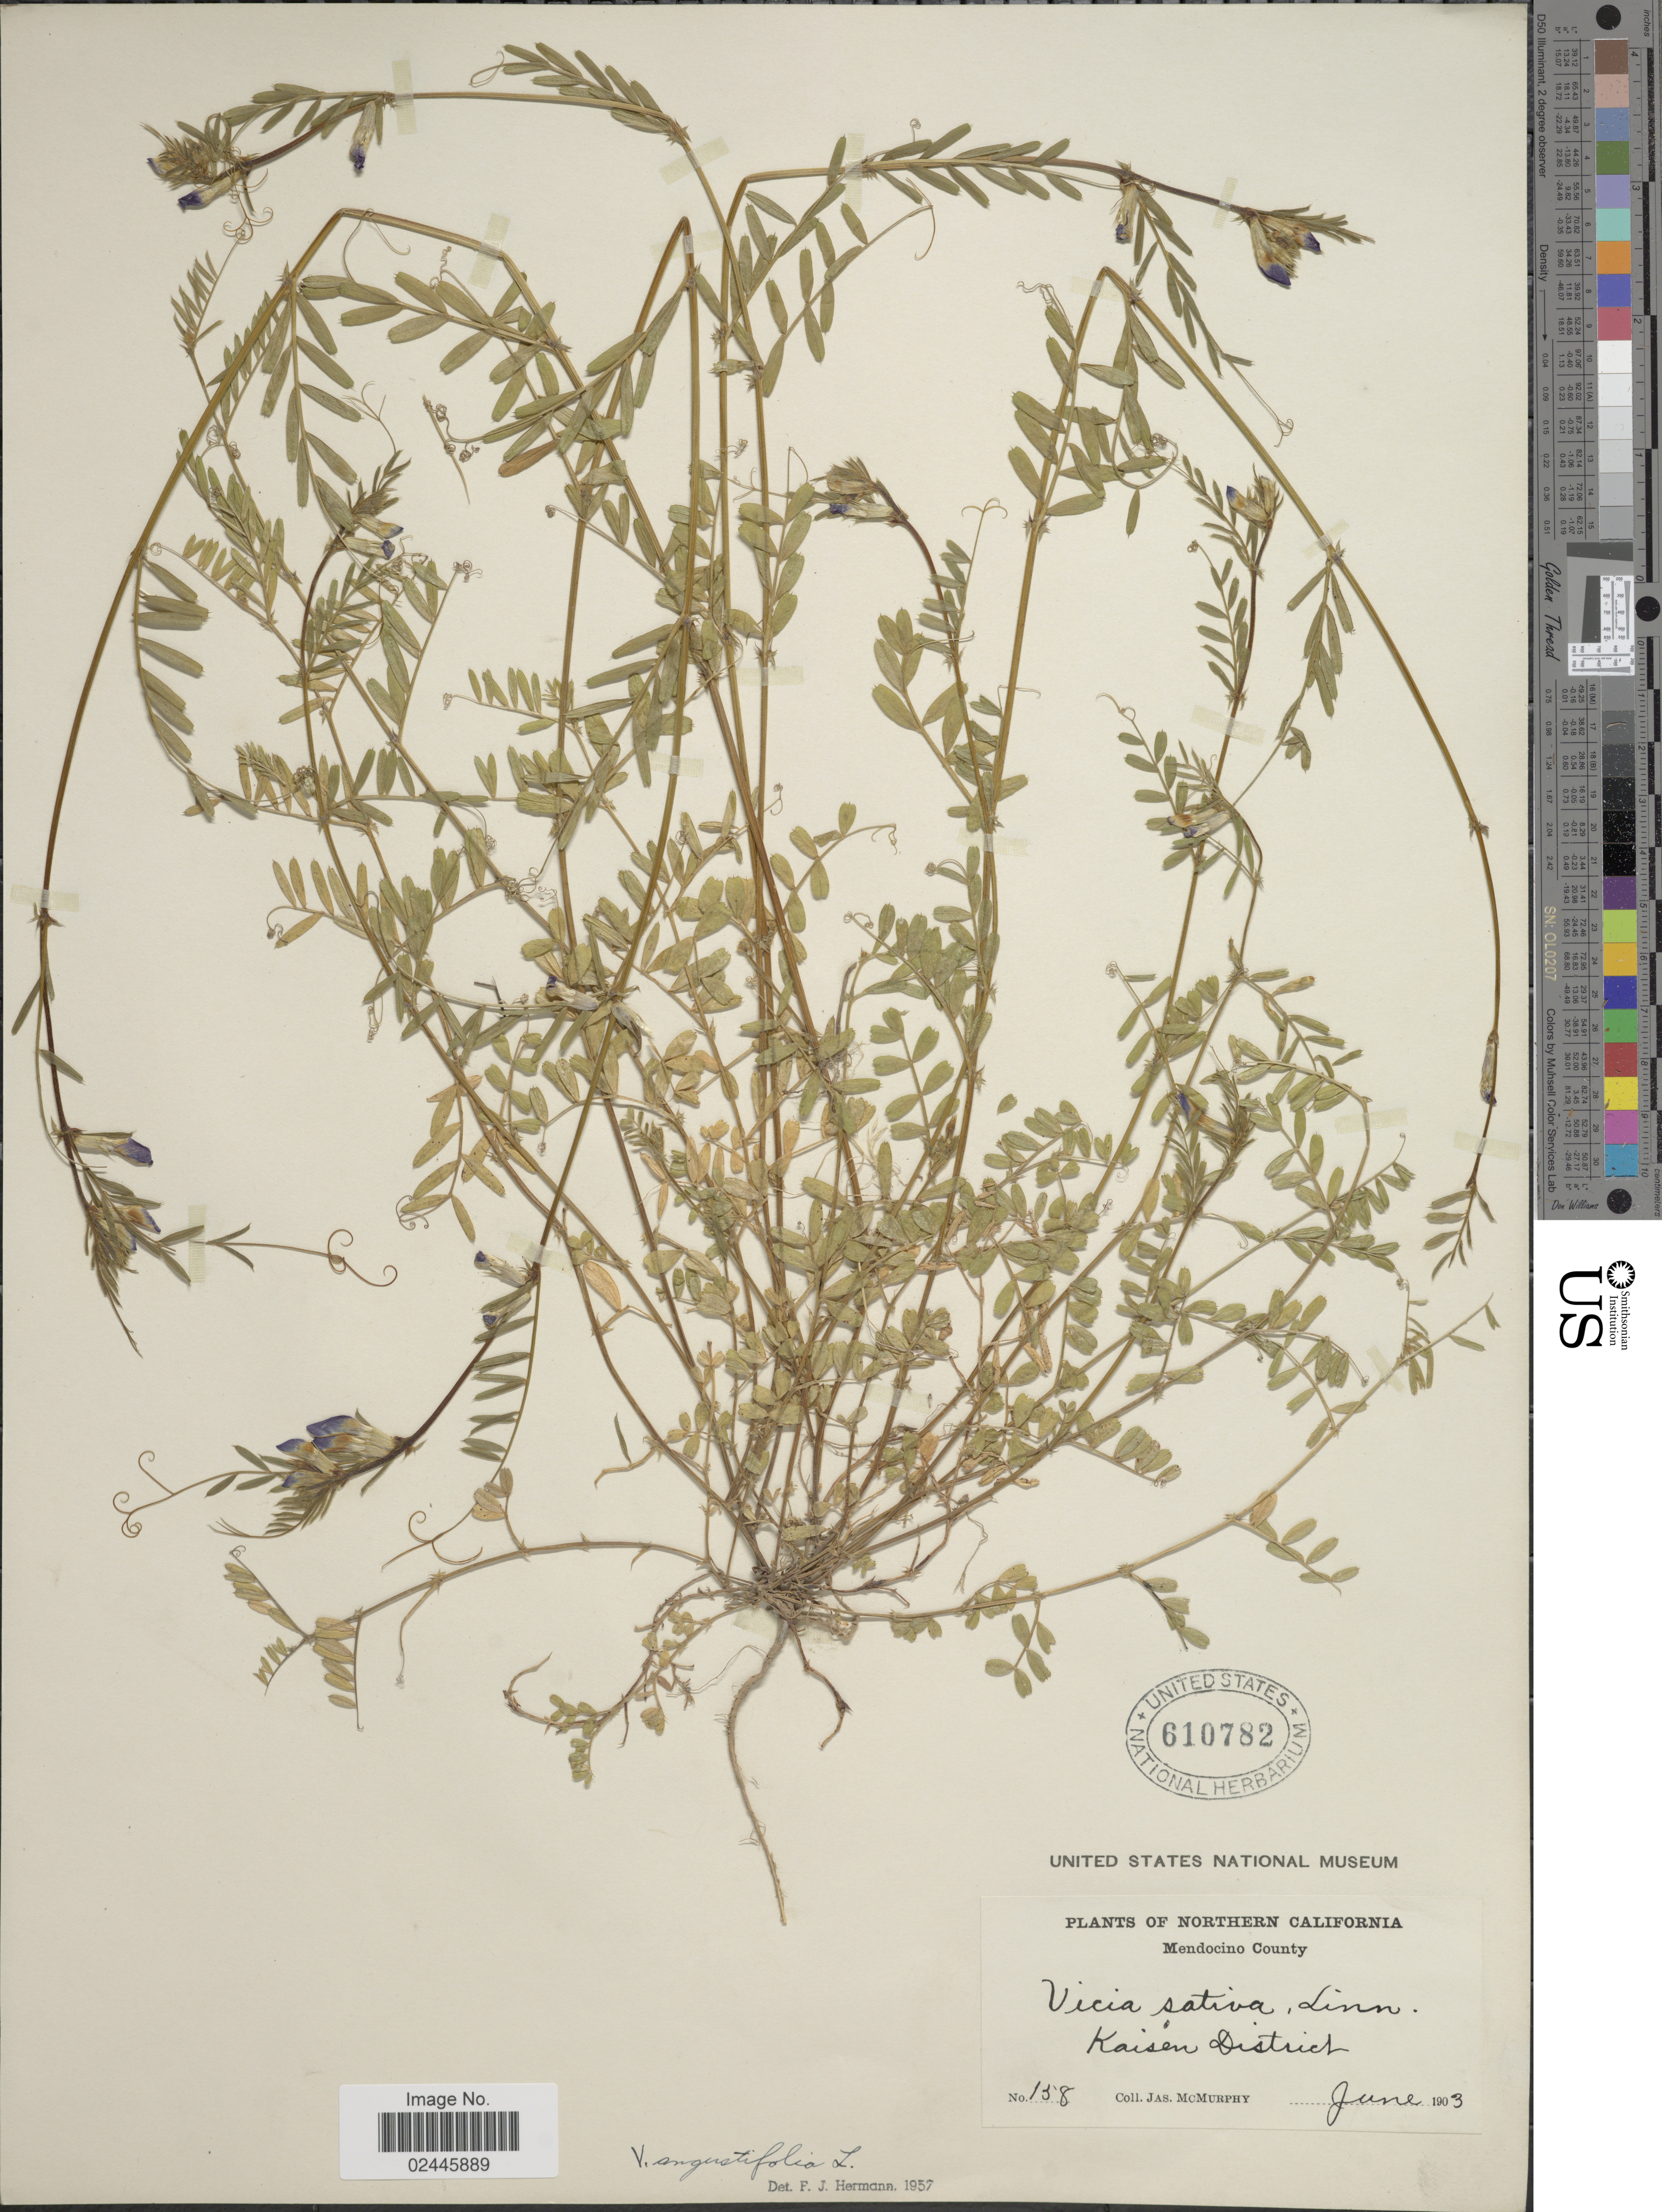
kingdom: Plantae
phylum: Tracheophyta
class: Magnoliopsida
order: Fabales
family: Fabaceae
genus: Vicia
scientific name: Vicia angustifolia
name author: L.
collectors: J. McMurphy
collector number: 158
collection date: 1903-06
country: United States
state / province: California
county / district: Mendocino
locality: Northern California. Mendocino County. Kaisen District.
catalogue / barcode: US 610782